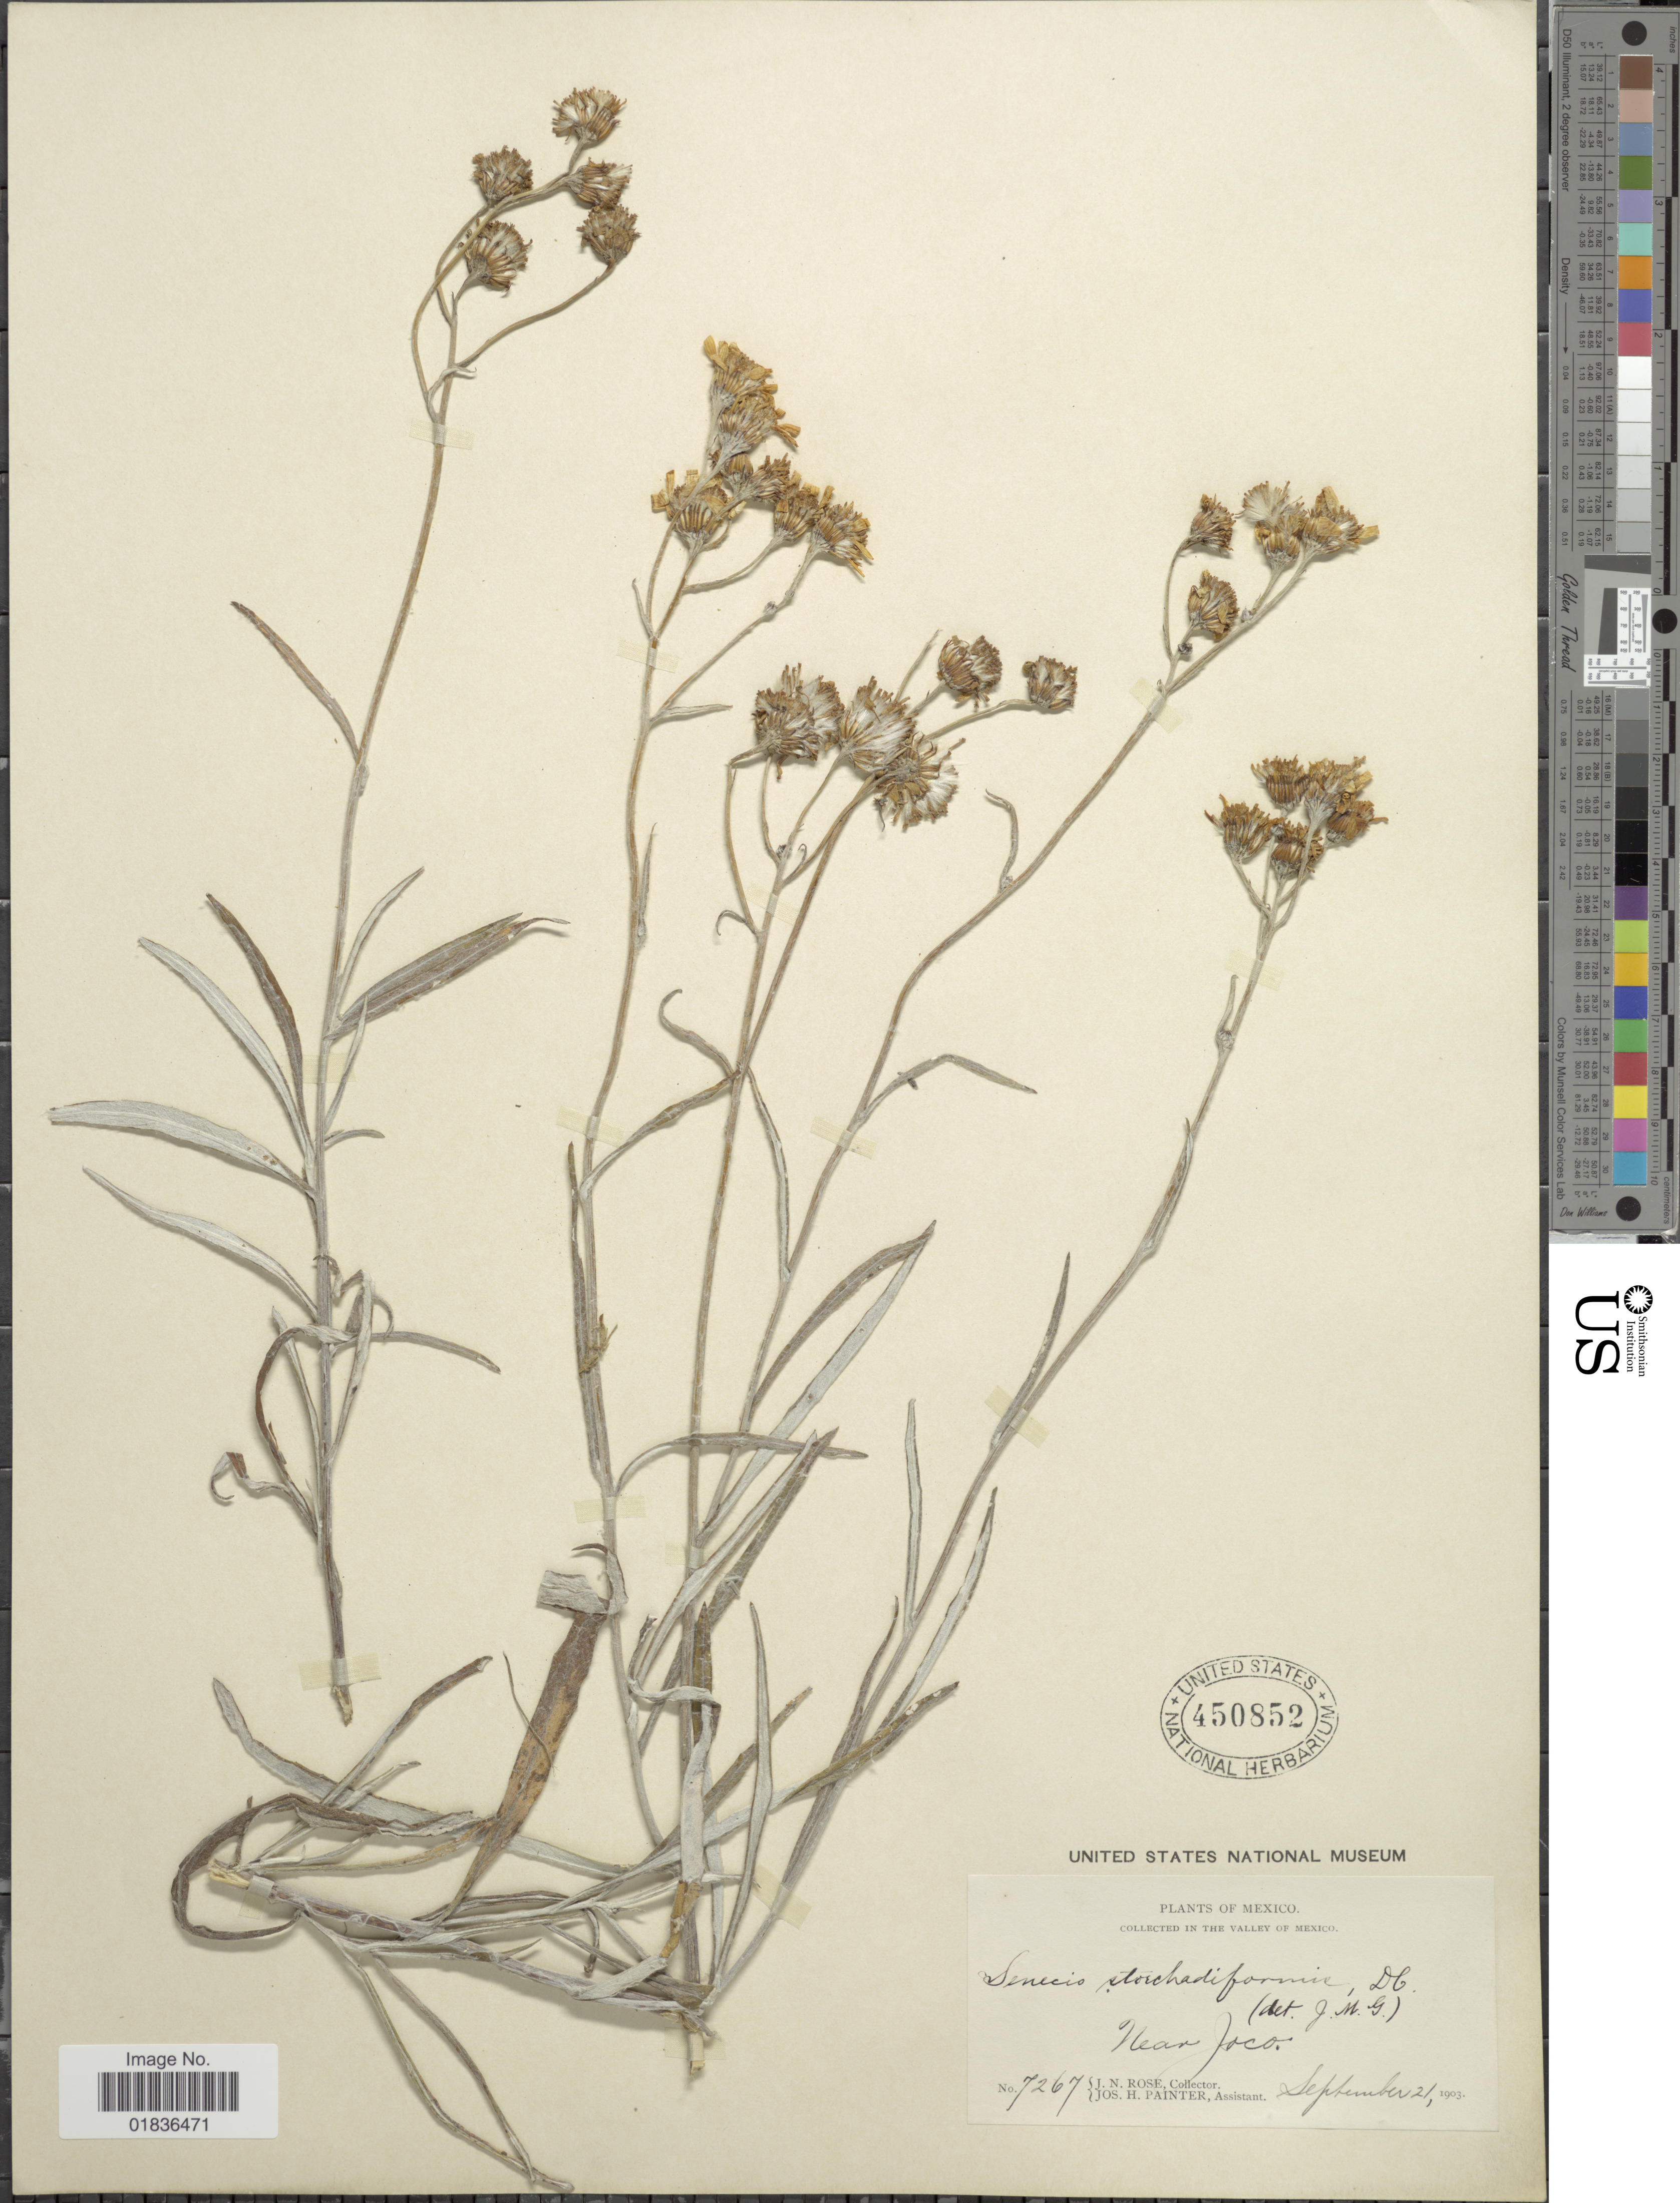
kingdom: Plantae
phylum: Tracheophyta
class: Magnoliopsida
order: Asterales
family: Asteraceae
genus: Senecio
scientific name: Senecio stoechadiformis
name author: DC.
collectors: J. N. Rose & J. H. Painter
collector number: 7267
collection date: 1903-09-21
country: Mexico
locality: In the valley of Mexico, near Jaco.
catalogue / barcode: US 450852